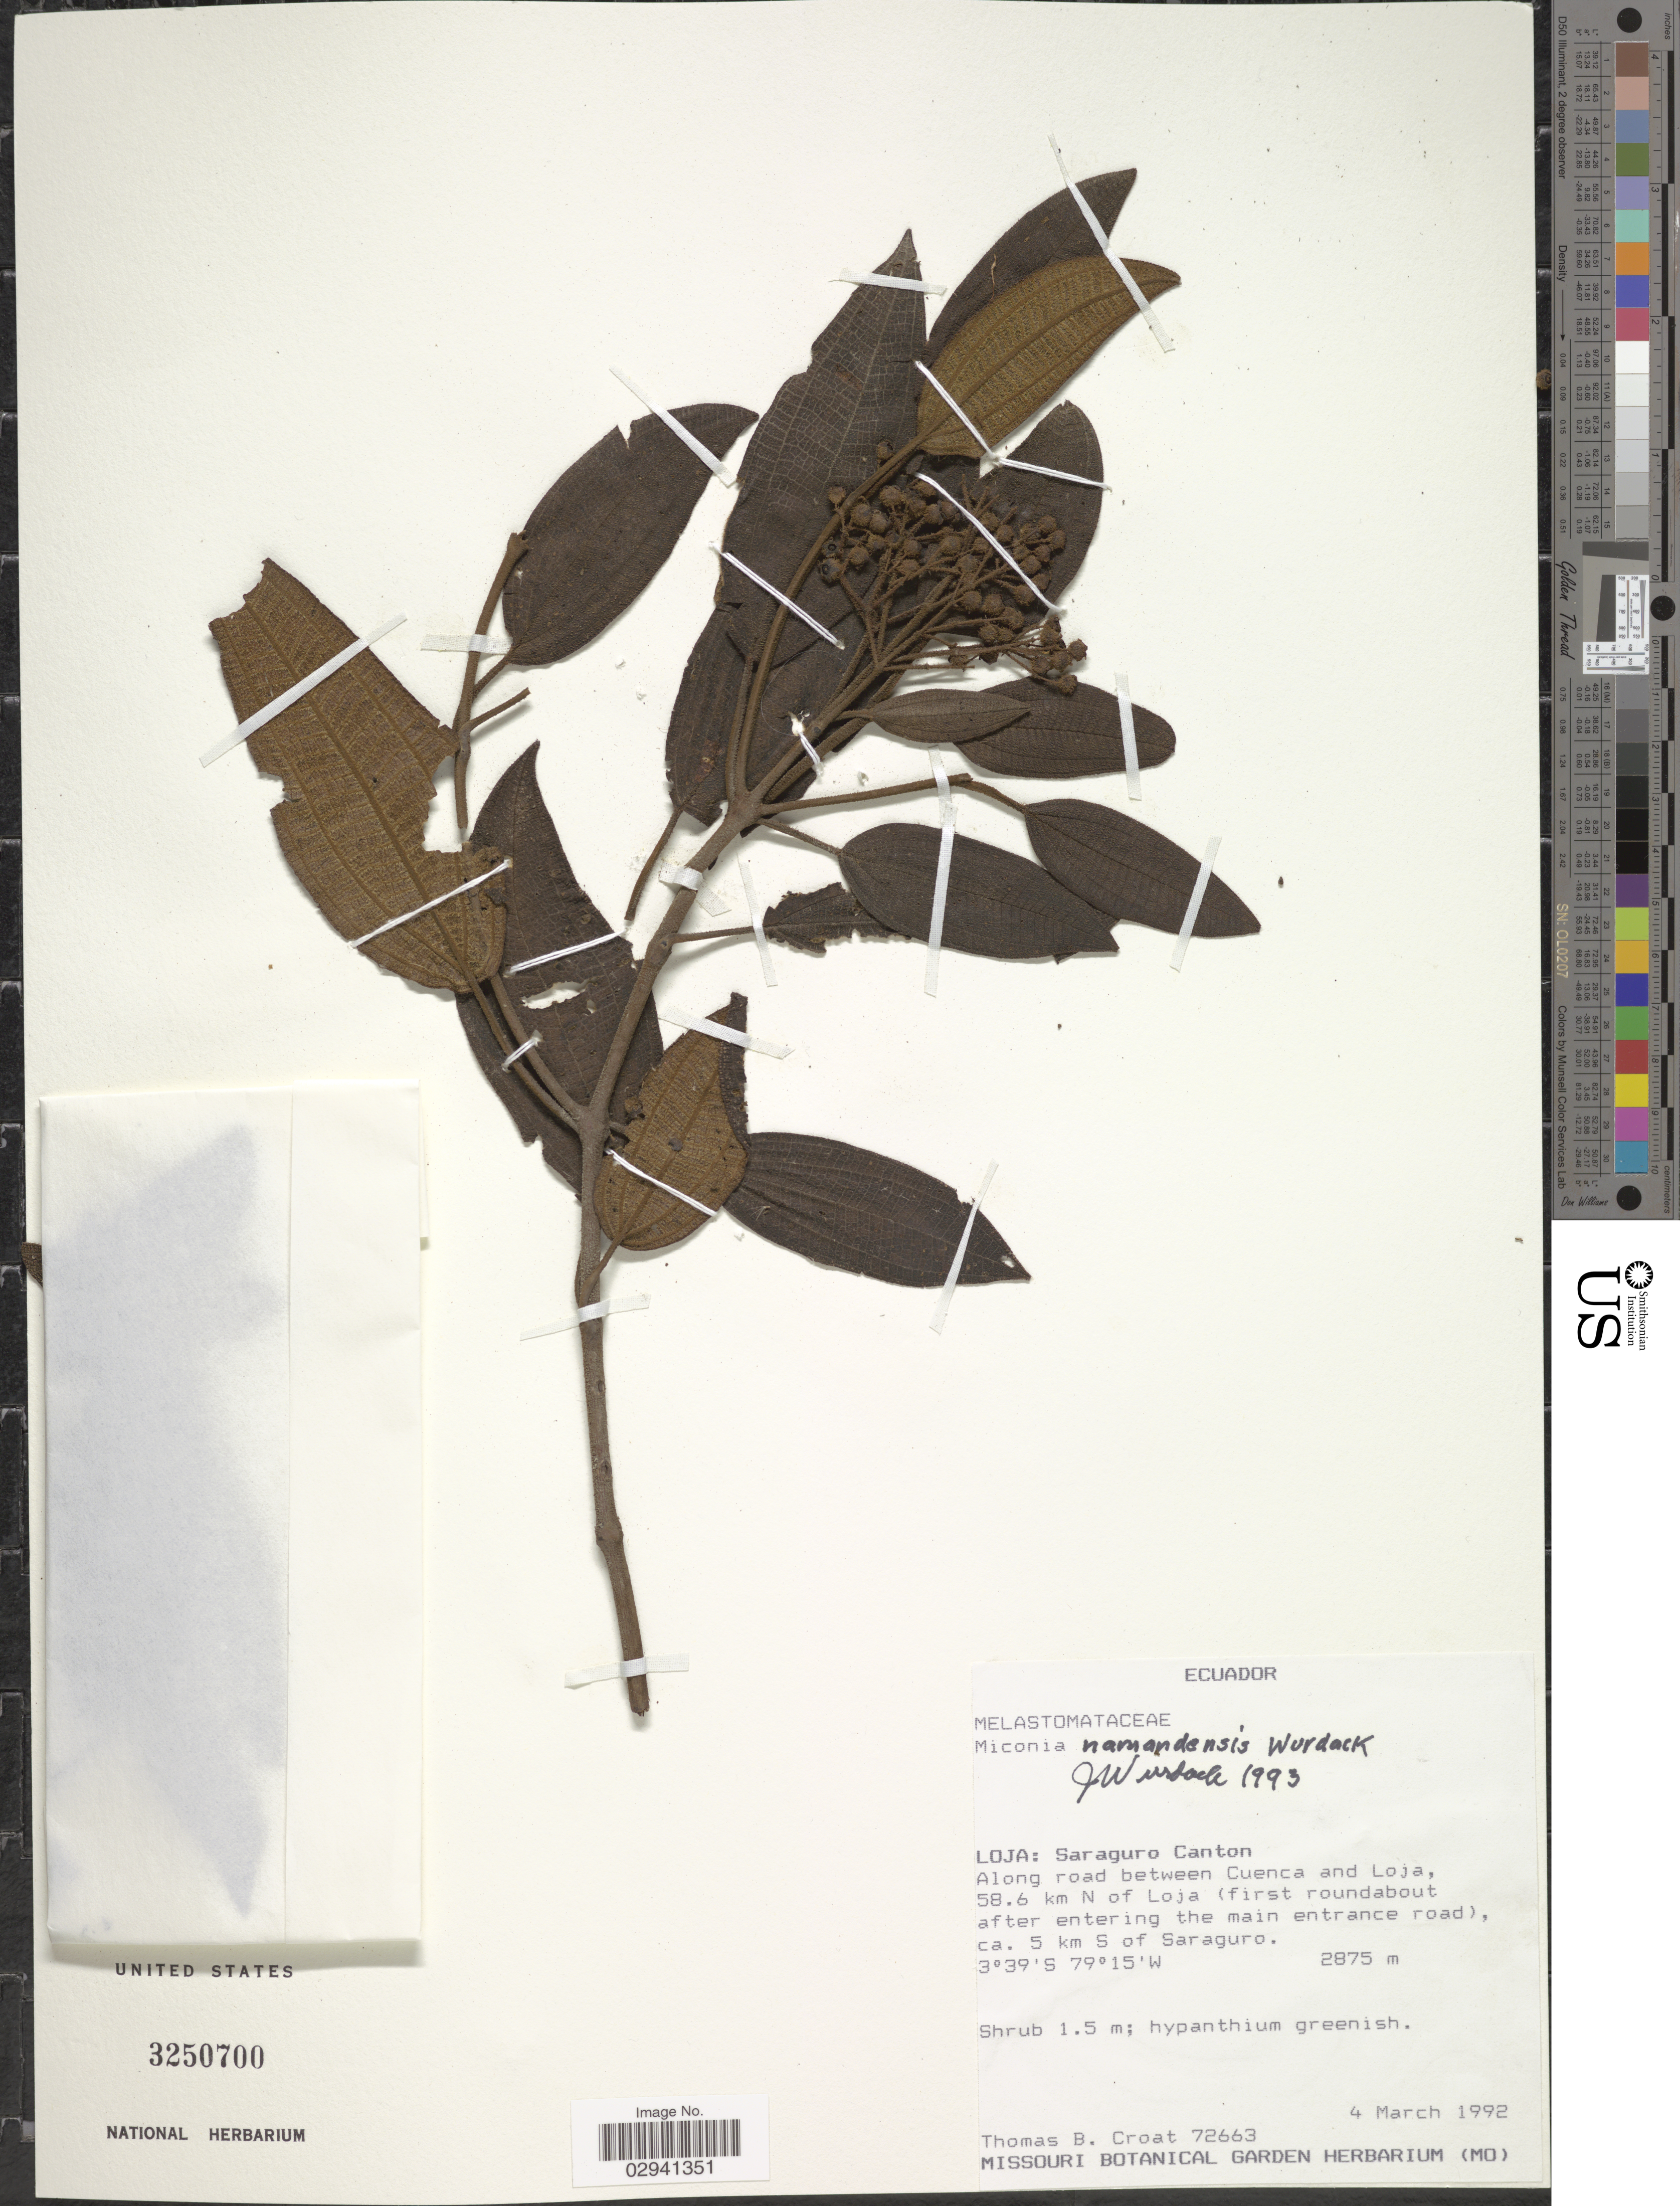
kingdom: Plantae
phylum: Tracheophyta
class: Magnoliopsida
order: Myrtales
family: Melastomataceae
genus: Miconia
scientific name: Miconia namandensis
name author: Wurdack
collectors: T. B. Croat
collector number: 72663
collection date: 1992-03-04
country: Ecuador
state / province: Loja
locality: Saraguro Canton, Along road between Cuenca and Loja, 58.6 km N of Loja (first roundabout after entering the main entrance road), ca 5 km S of Saraguro.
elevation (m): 2875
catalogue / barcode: US 3250700